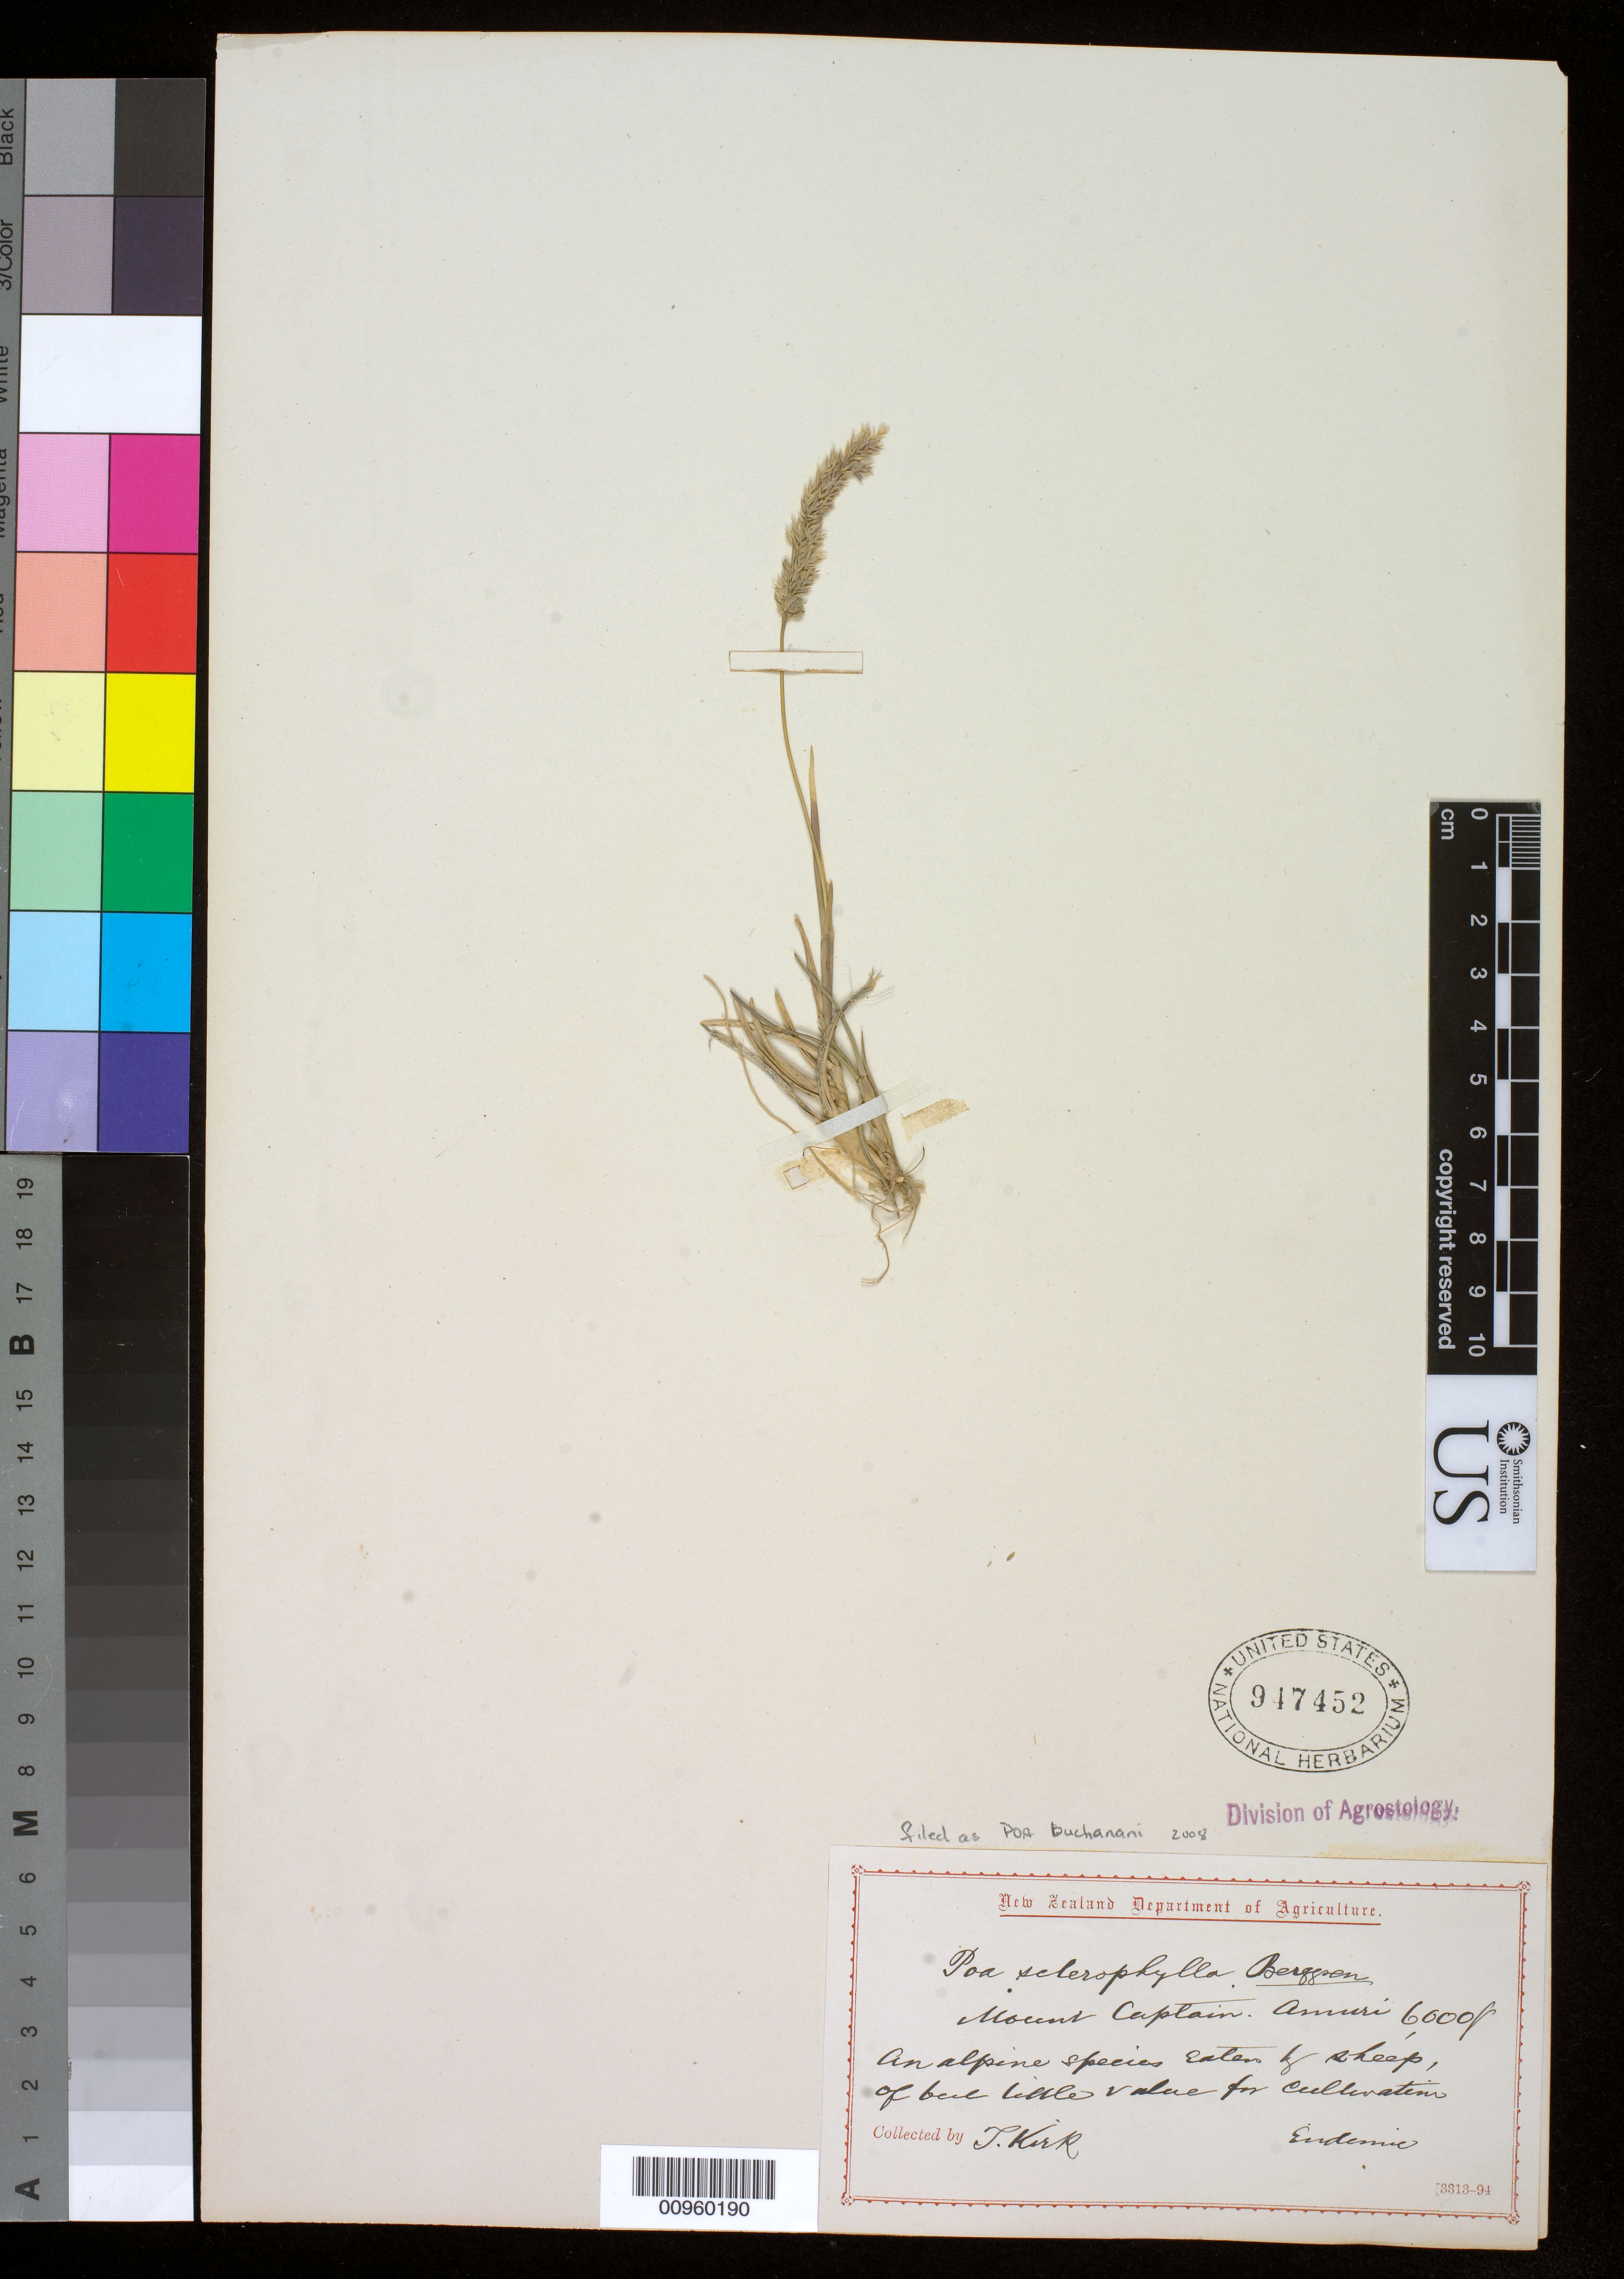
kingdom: Plantae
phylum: Tracheophyta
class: Liliopsida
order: Poales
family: Poaceae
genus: Poa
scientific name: Poa buchananii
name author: Zotov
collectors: T. Kirk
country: New Zealand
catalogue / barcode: US 947452